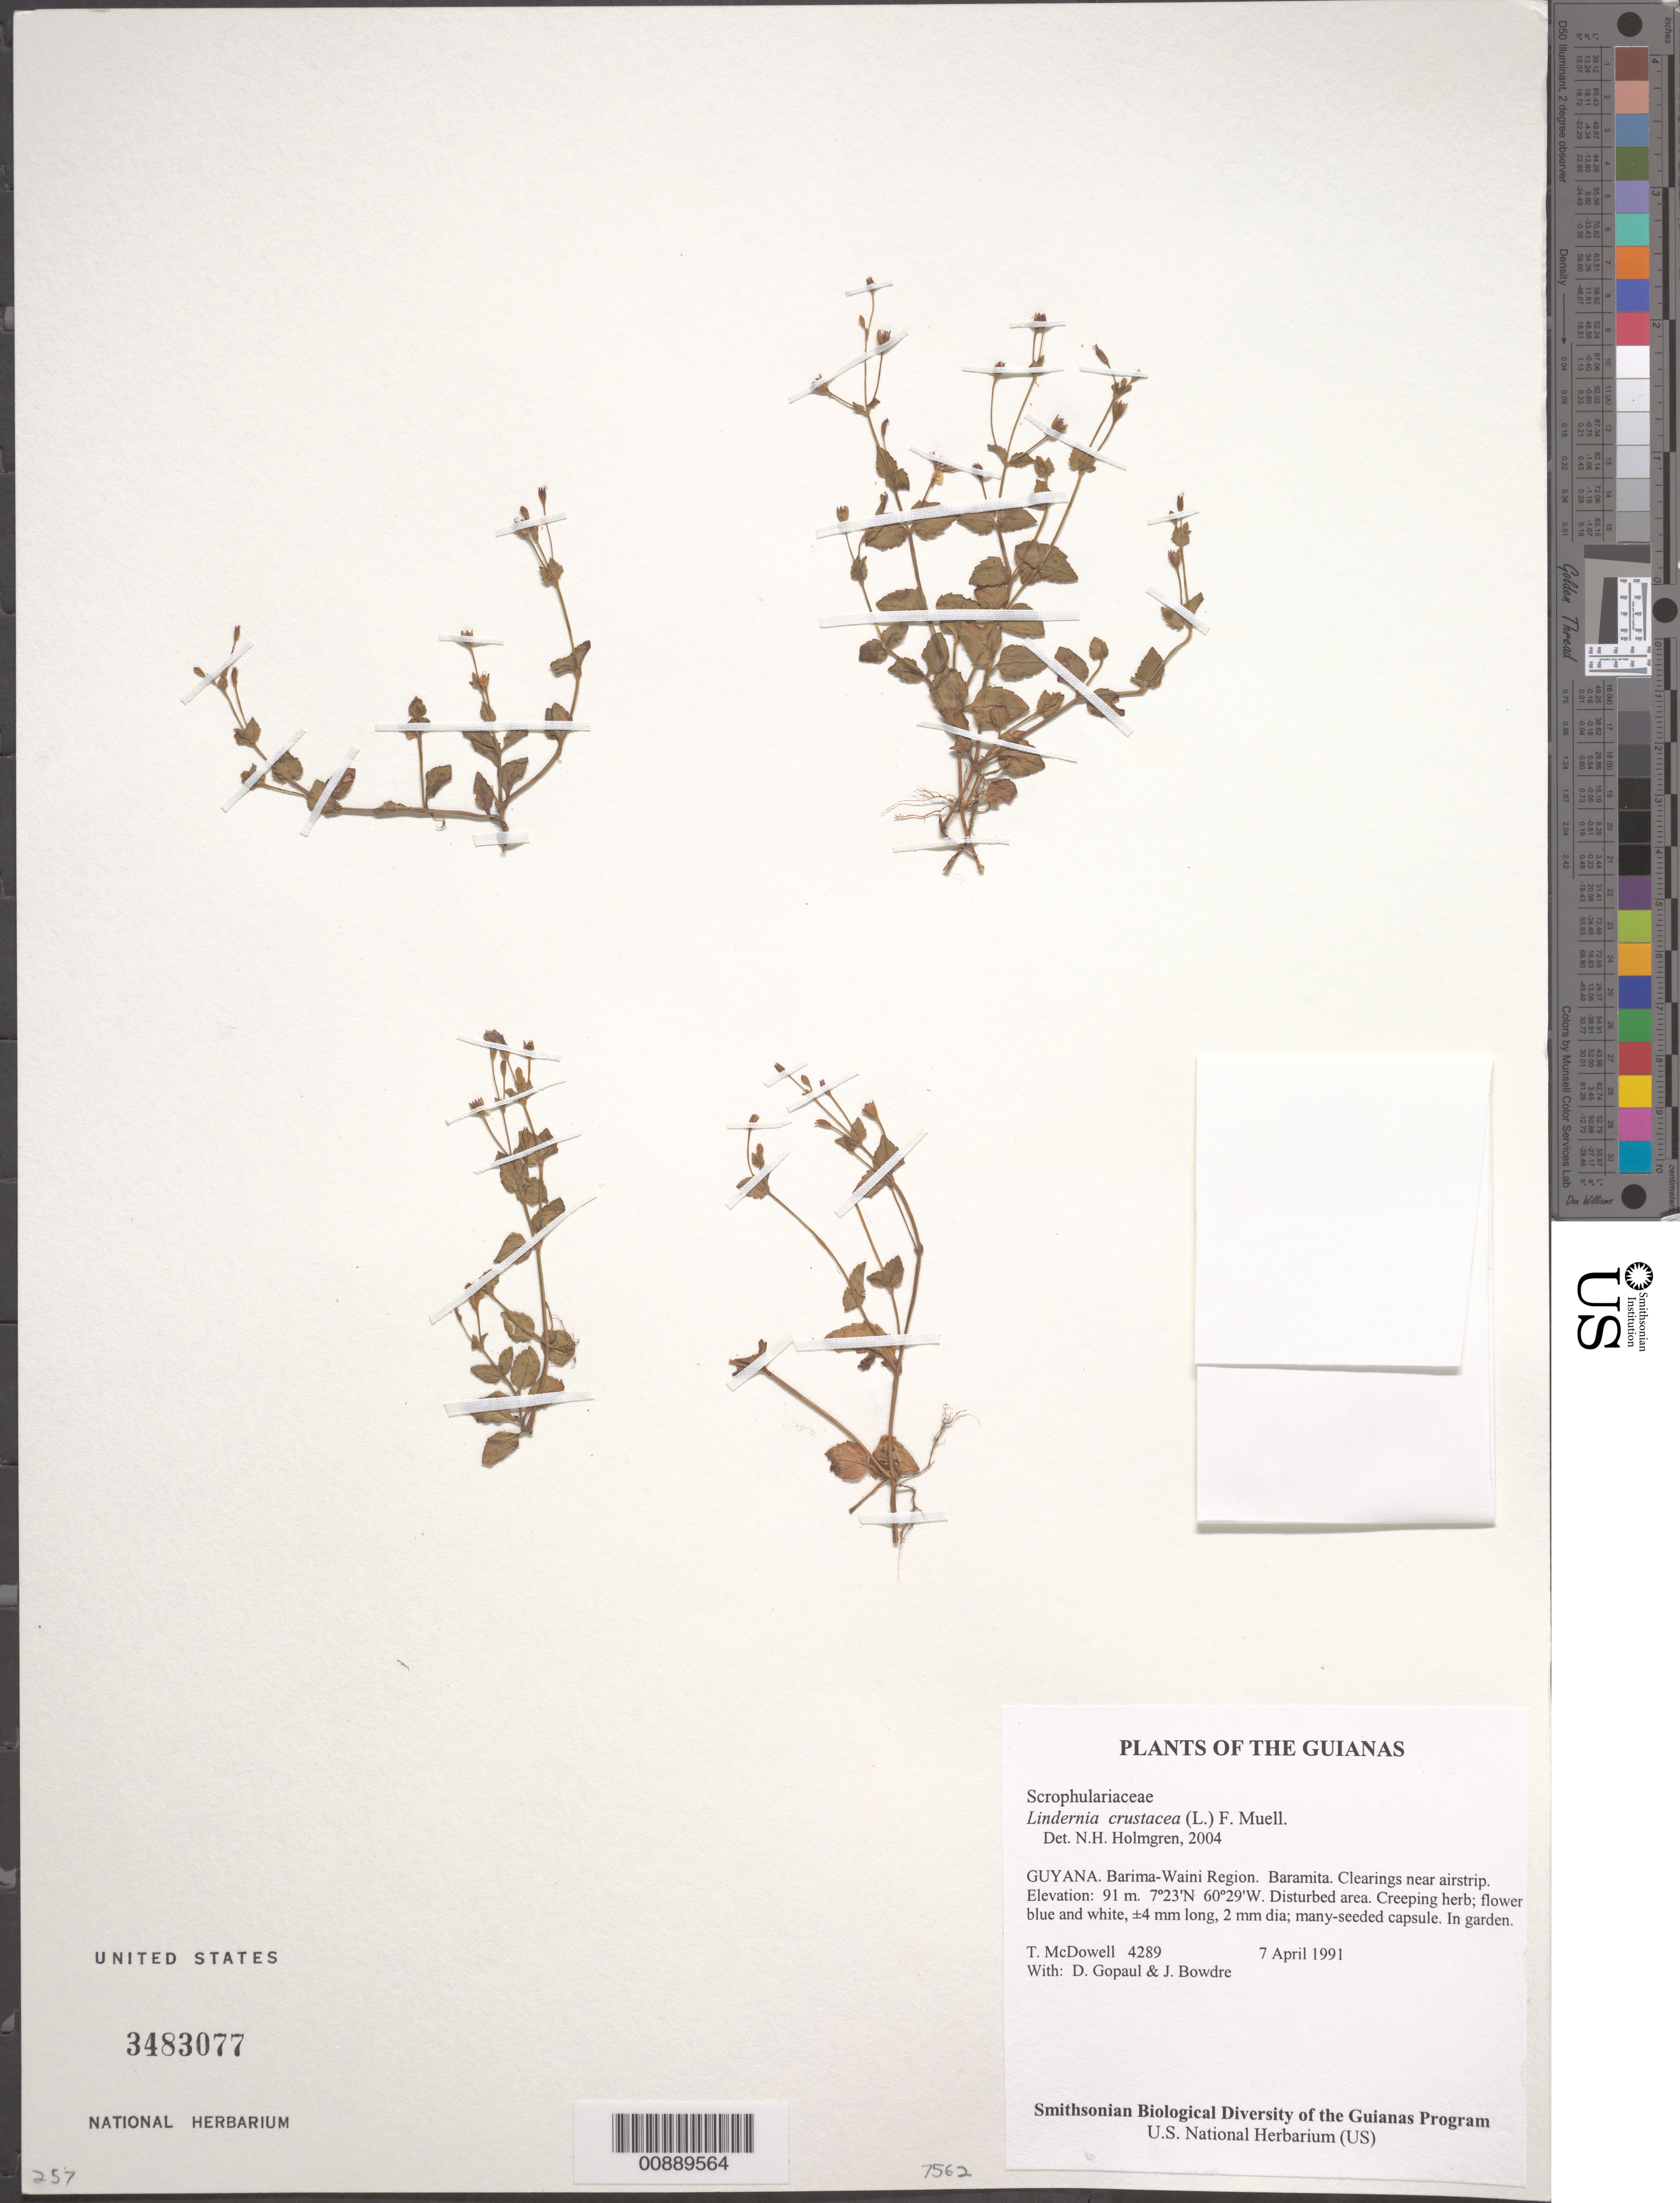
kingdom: Plantae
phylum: Tracheophyta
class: Magnoliopsida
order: Lamiales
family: Linderniaceae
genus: Lindernia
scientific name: Lindernia crustacea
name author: (L.) F. Muell.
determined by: Holmgren, N. H., (NY), New York Botanical Garden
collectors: T. McDowell, D. Gopaul & J. Bowdre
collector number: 4289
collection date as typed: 7 April 1991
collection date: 1991-04-07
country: Guyana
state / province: Barima-Waini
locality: Baramita. Clearings near airstrip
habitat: Disturbed area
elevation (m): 91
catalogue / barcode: US 3483077